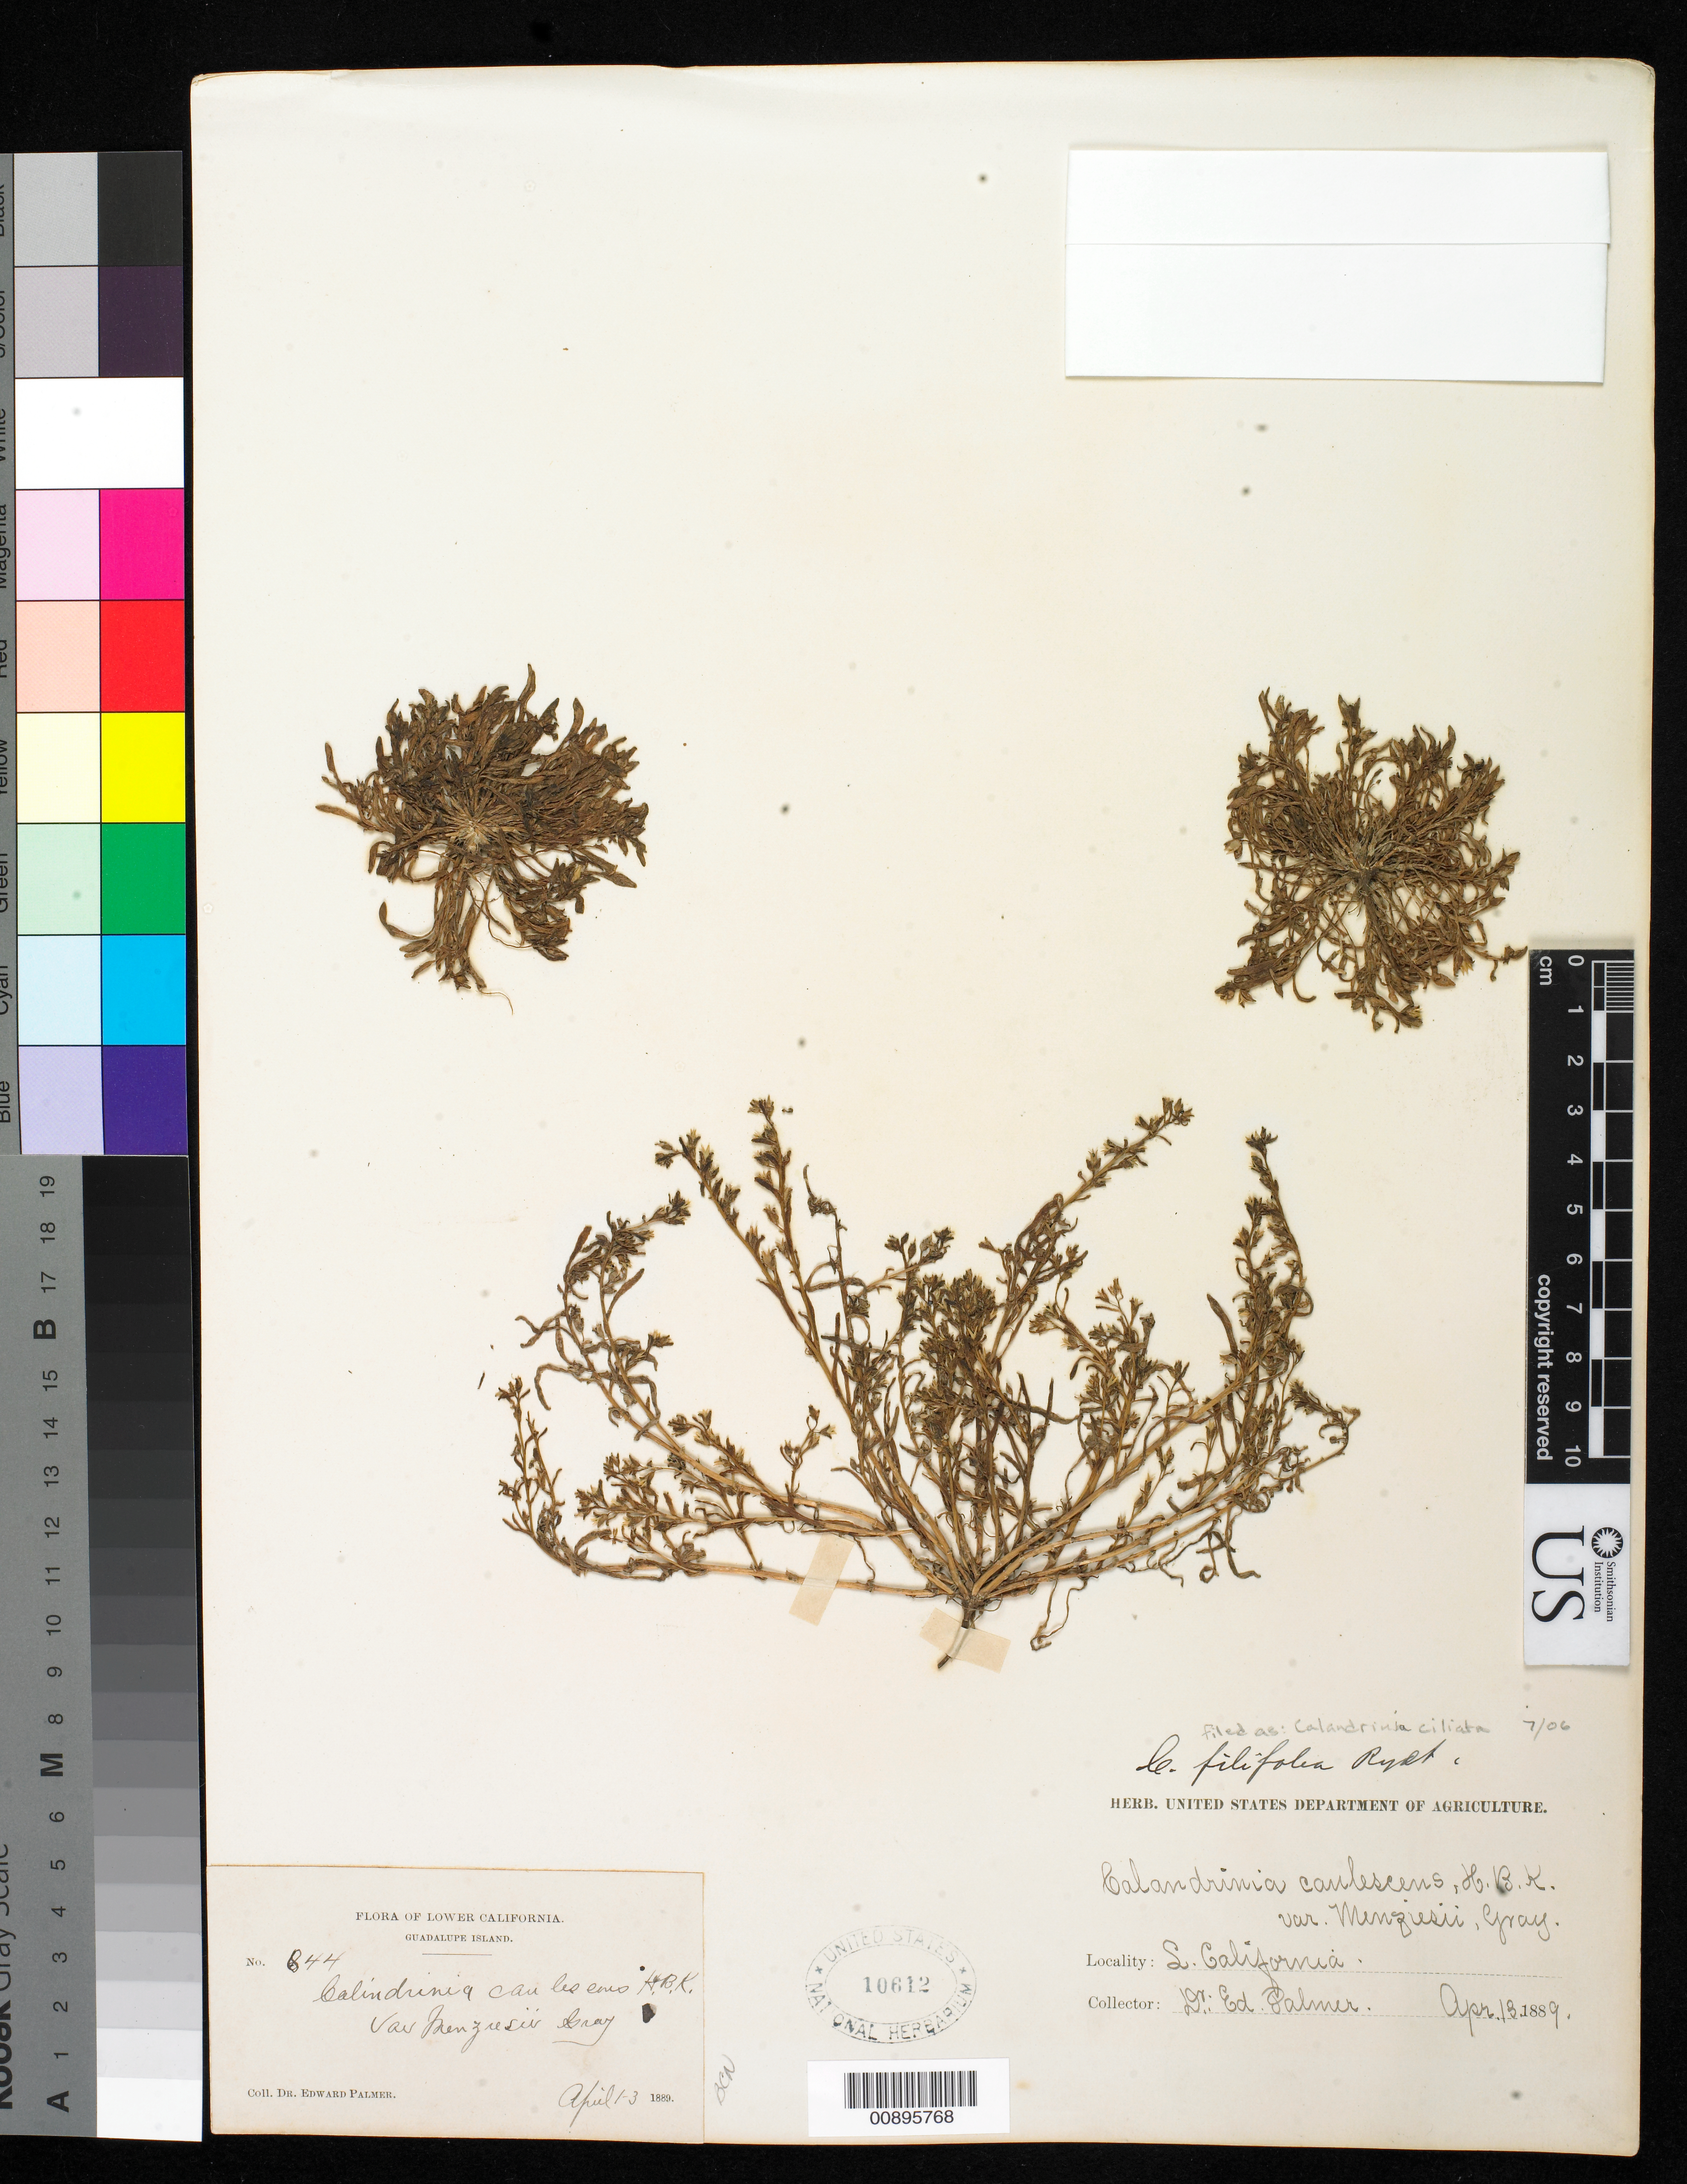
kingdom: Plantae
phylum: Tracheophyta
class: Magnoliopsida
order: Caryophyllales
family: Montiaceae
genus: Calandrinia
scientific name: Calandrinia ciliata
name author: (Ruiz & Pav.) DC.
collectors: E. Palmer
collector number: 844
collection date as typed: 01 Apr 1889 to 03 Apr 1889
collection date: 1889-04-01/1889-04-03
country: Mexico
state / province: Baja California Norte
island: Guadalupe I.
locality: Guadalupe Island, Baja California.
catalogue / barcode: US 10612